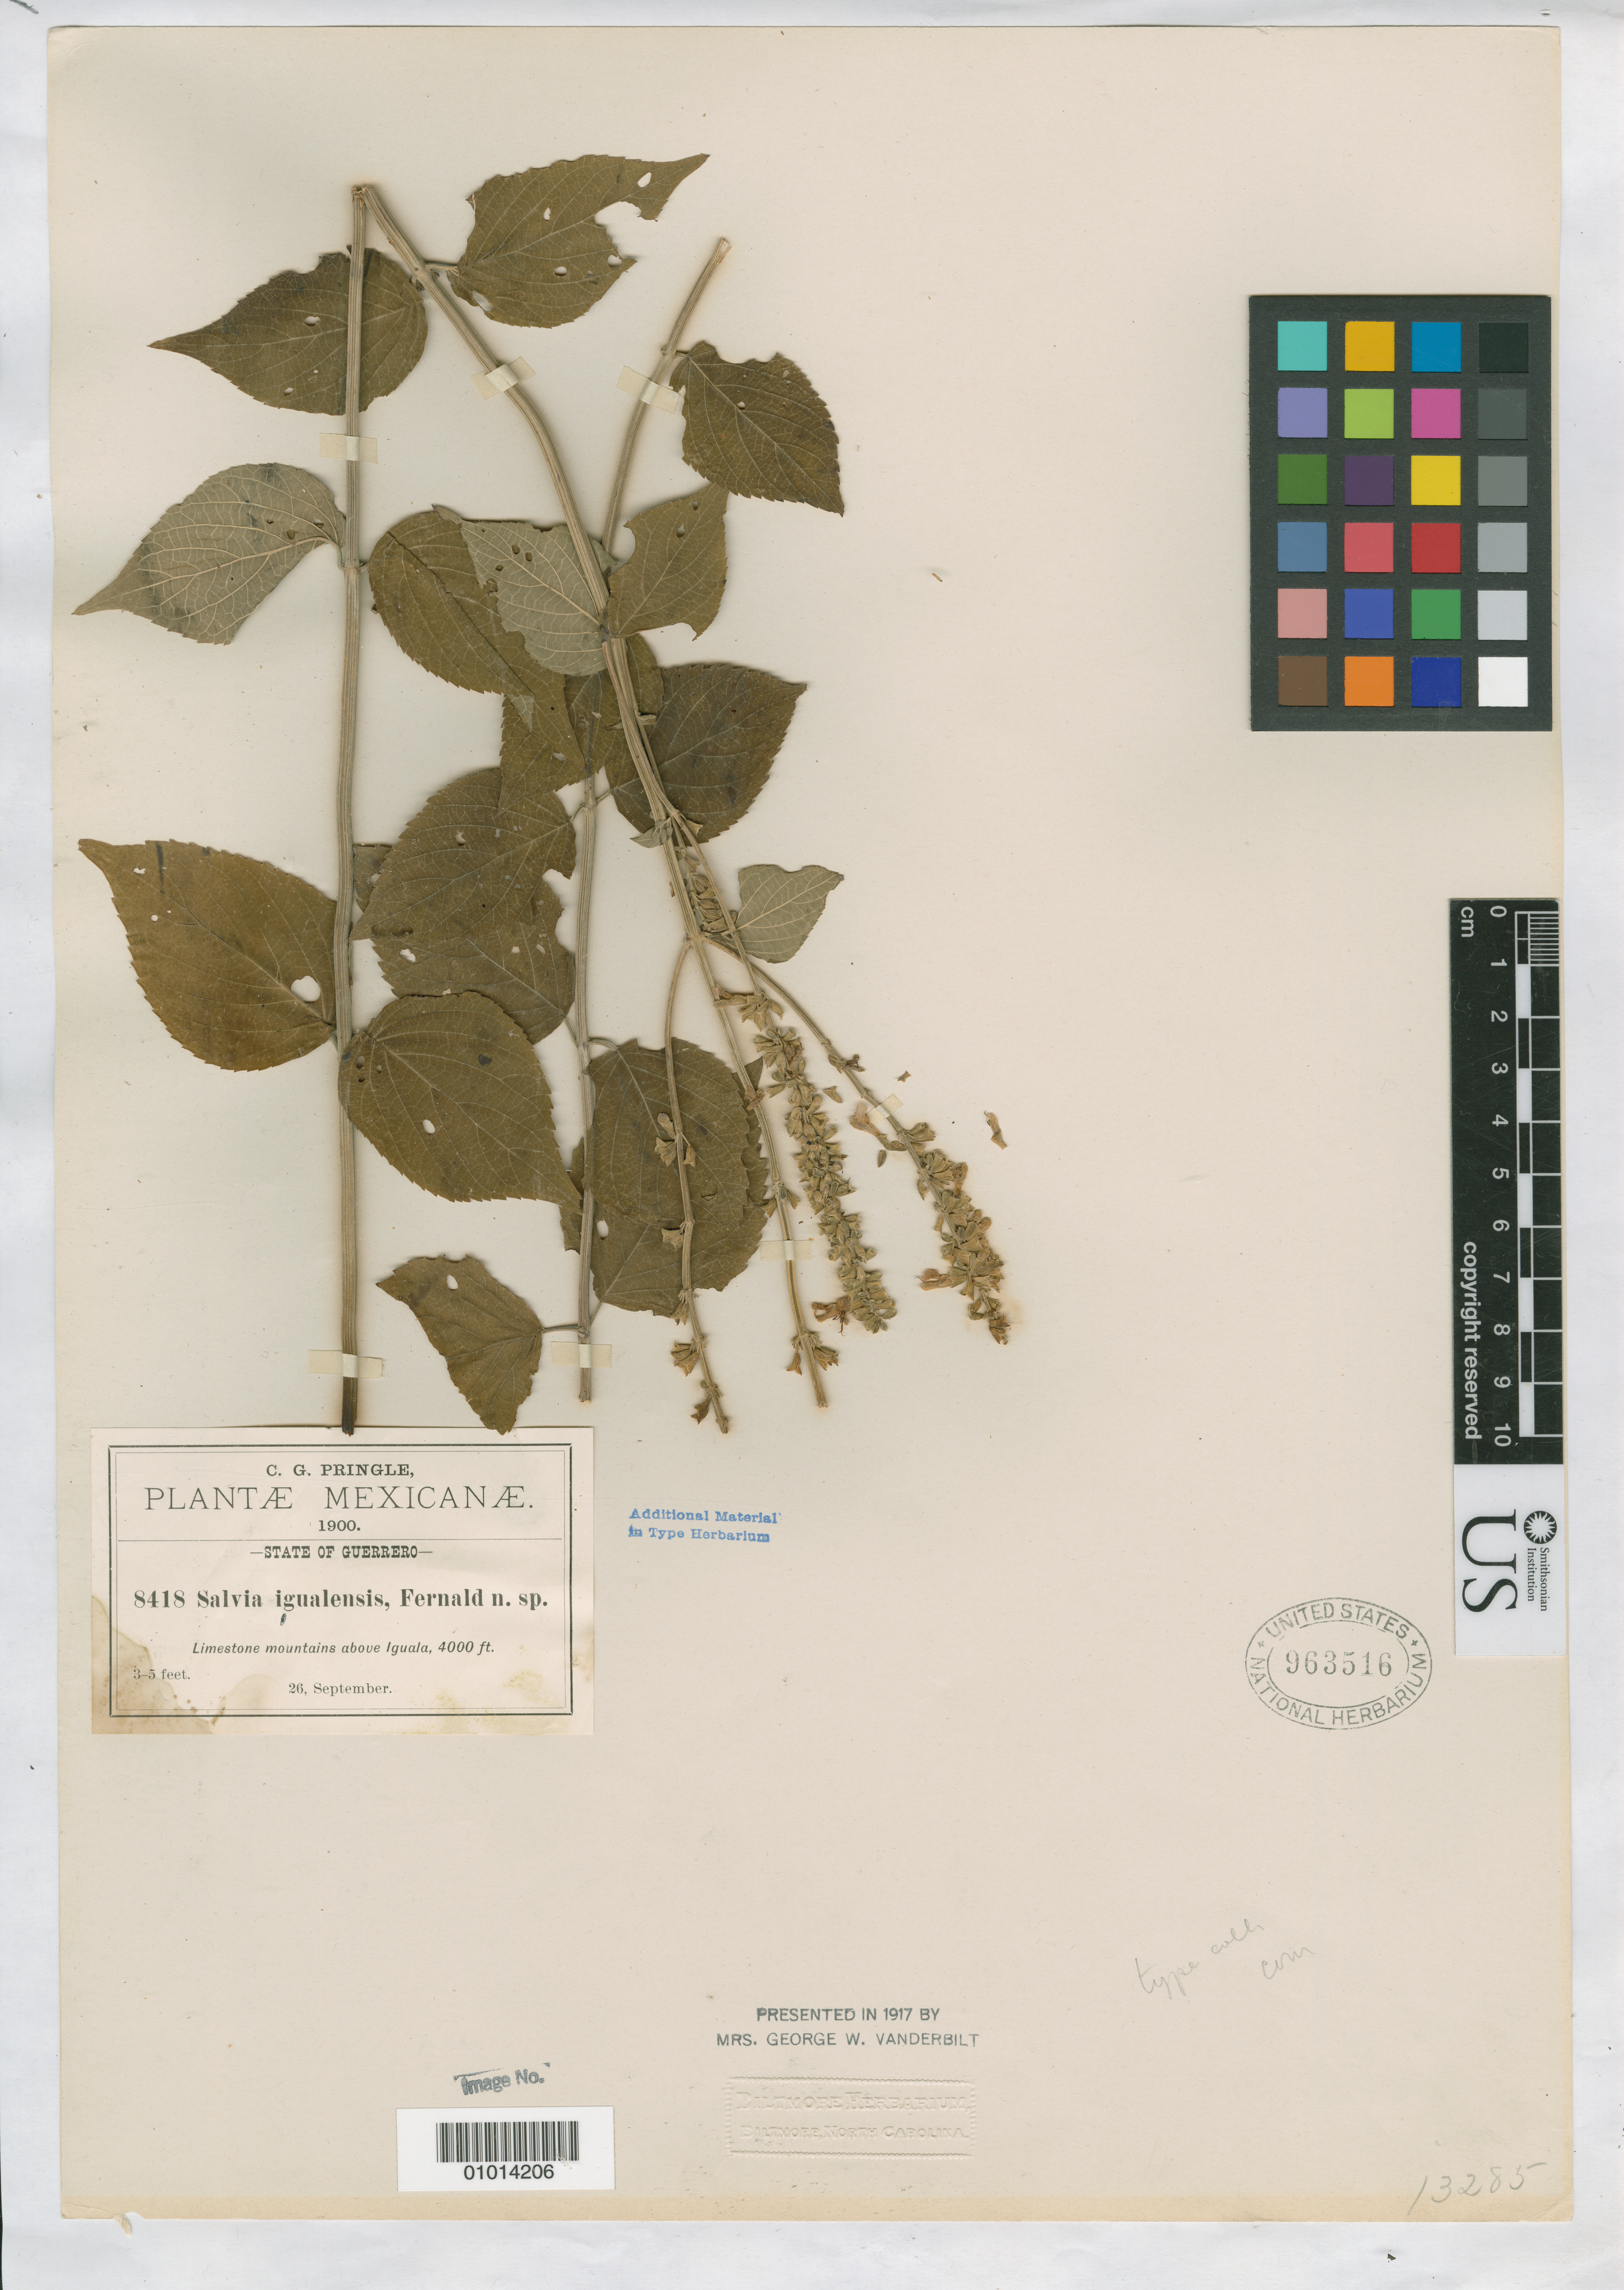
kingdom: Plantae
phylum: Tracheophyta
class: Magnoliopsida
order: Lamiales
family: Lamiaceae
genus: Salvia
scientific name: Salvia igualensis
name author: Fernald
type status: Isotype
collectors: C. G. Pringle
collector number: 8418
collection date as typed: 26 Sep 1900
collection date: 1900-09-26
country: Mexico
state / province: Guerrero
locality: Mountains above Iguala.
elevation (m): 1219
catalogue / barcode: US 963516